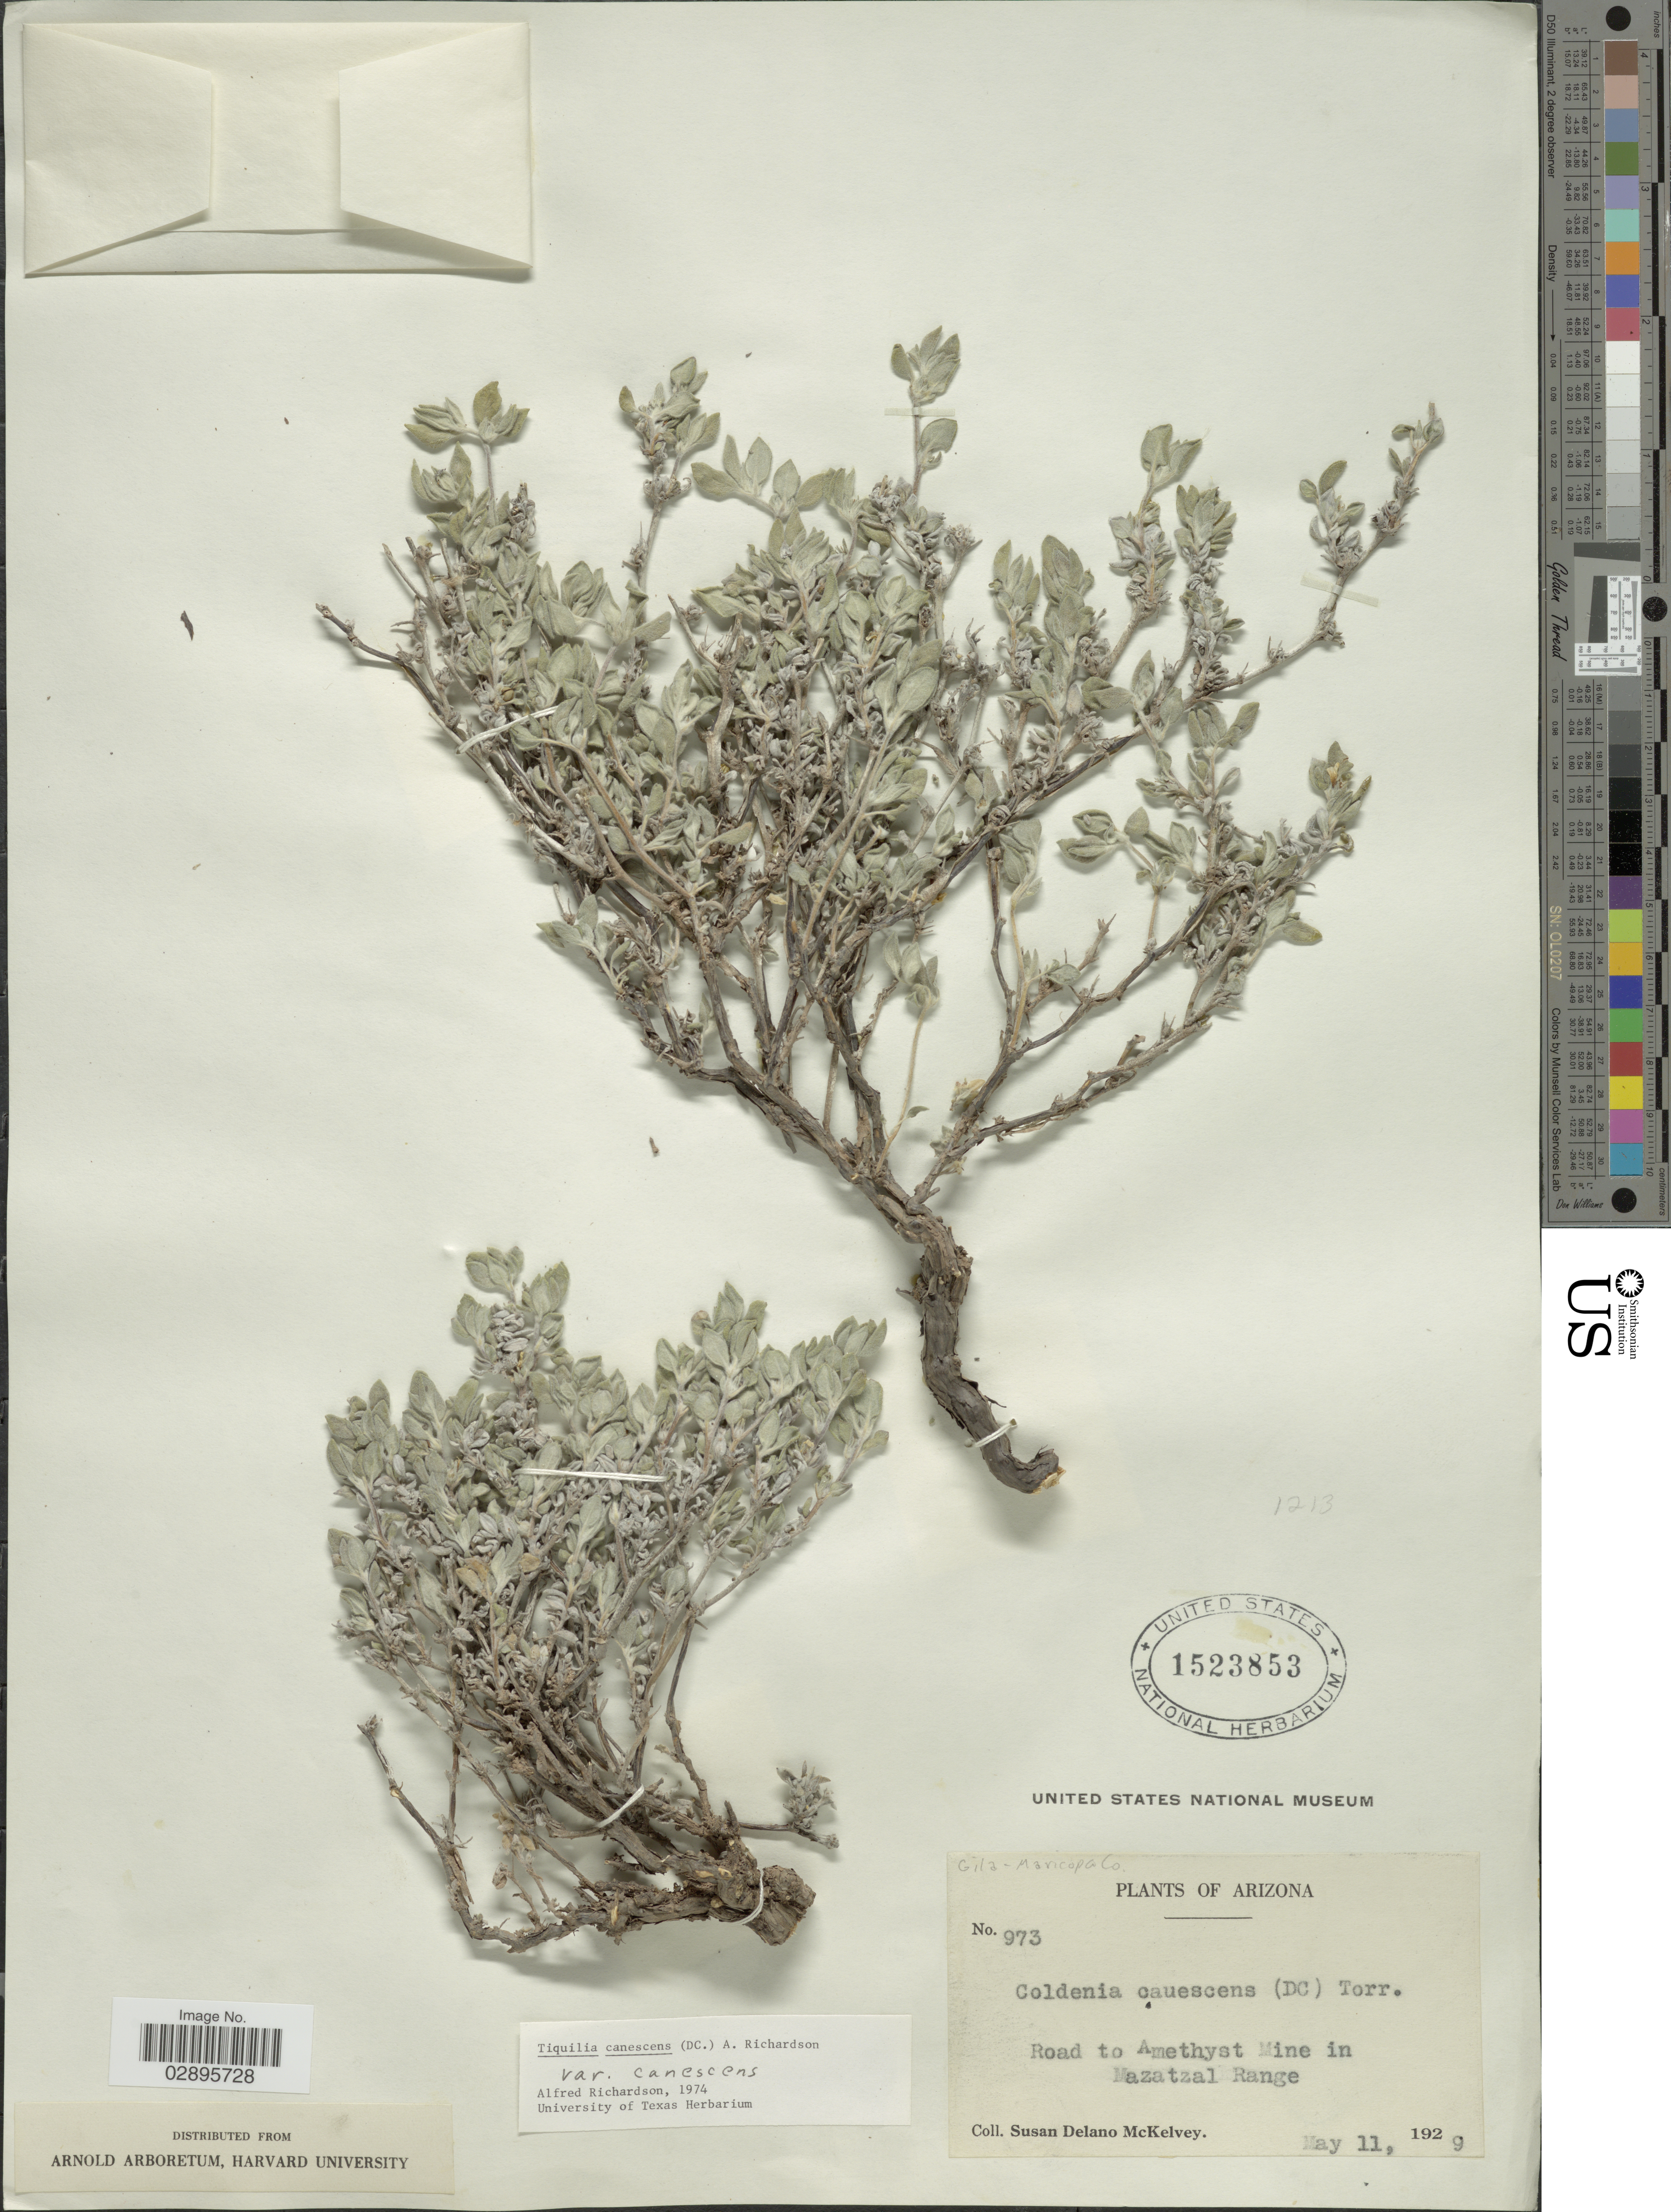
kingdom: Plantae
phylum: Tracheophyta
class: Magnoliopsida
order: Boraginales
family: Ehretiaceae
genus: Tiquilia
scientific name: Tiquilia canescens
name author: (A. DC.) A.T. Richardson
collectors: S. A. McKelvey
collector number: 973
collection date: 1929-05-11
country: United States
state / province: Arizona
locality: Road to Amethyst Mine in Mazatzal Range.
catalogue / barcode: US 1523853